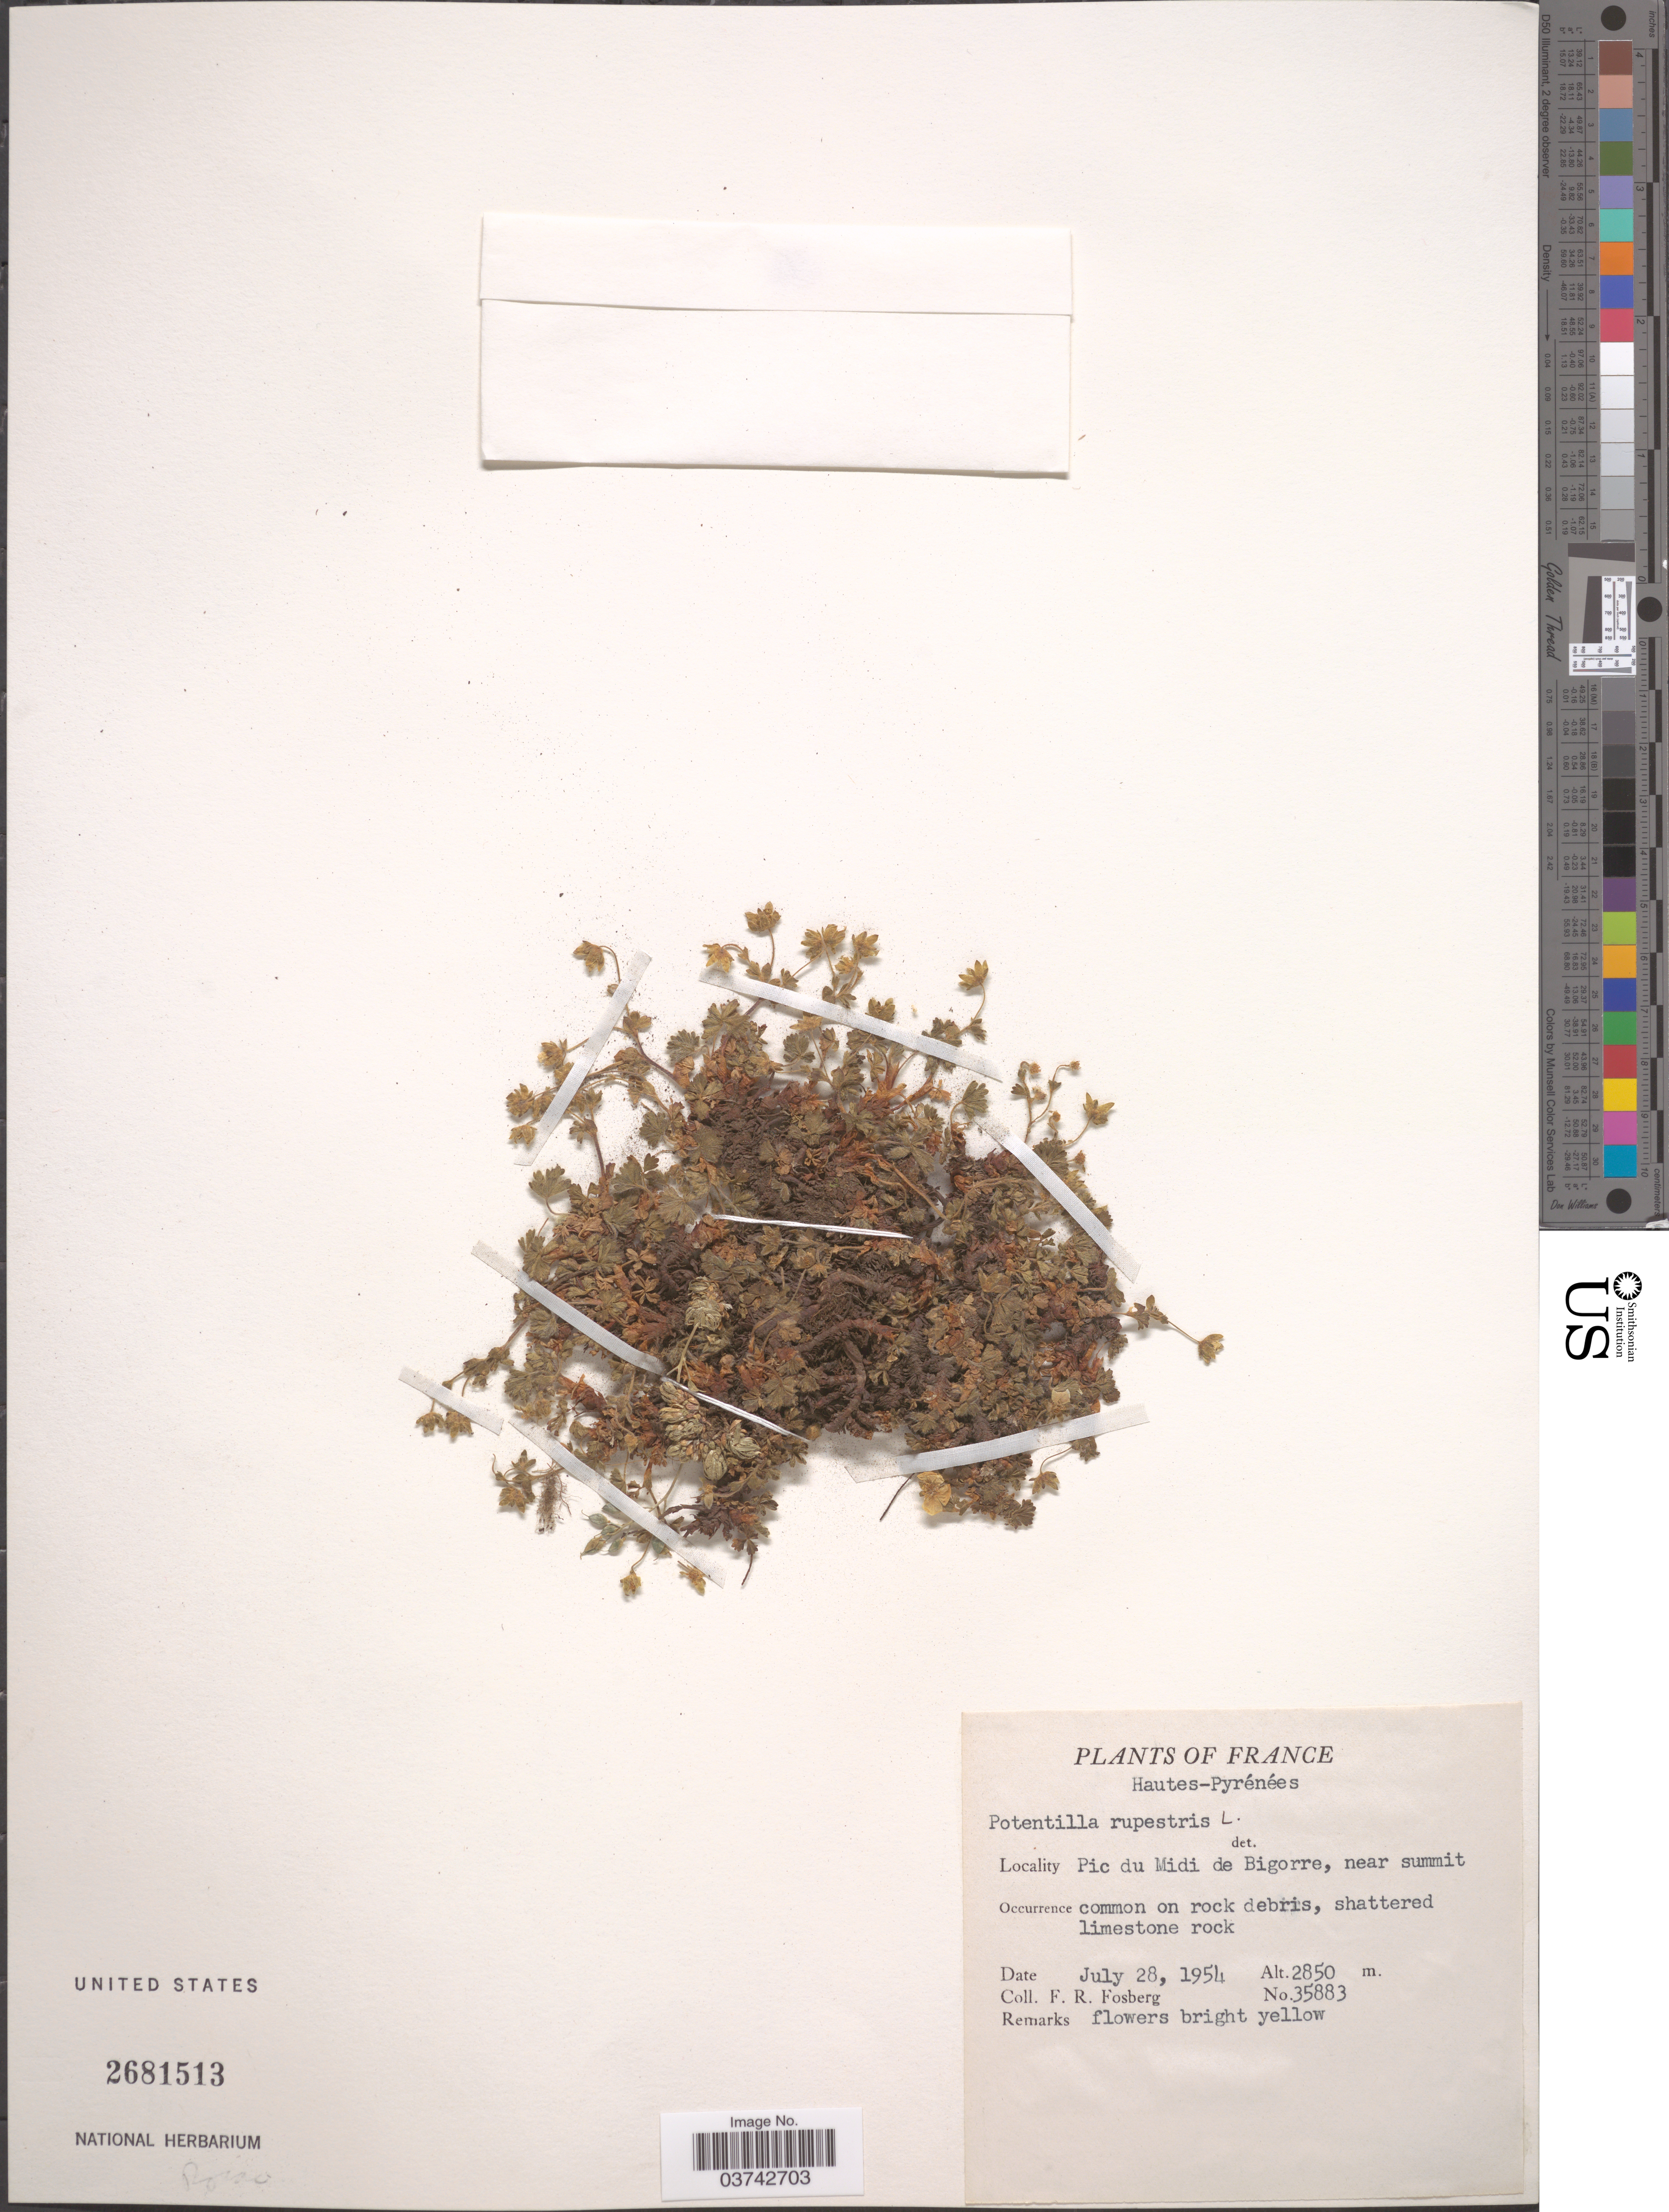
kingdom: Plantae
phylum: Tracheophyta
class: Magnoliopsida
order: Rosales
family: Rosaceae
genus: Drymocallis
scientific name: Drymocallis rupestris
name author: (L.) Soják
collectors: F. R. Fosberg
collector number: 35883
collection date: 1954-07-28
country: France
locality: Hautes-Pyrénées. Pic du Midi de Bigorre, near summit.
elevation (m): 2850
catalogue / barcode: US 2681513